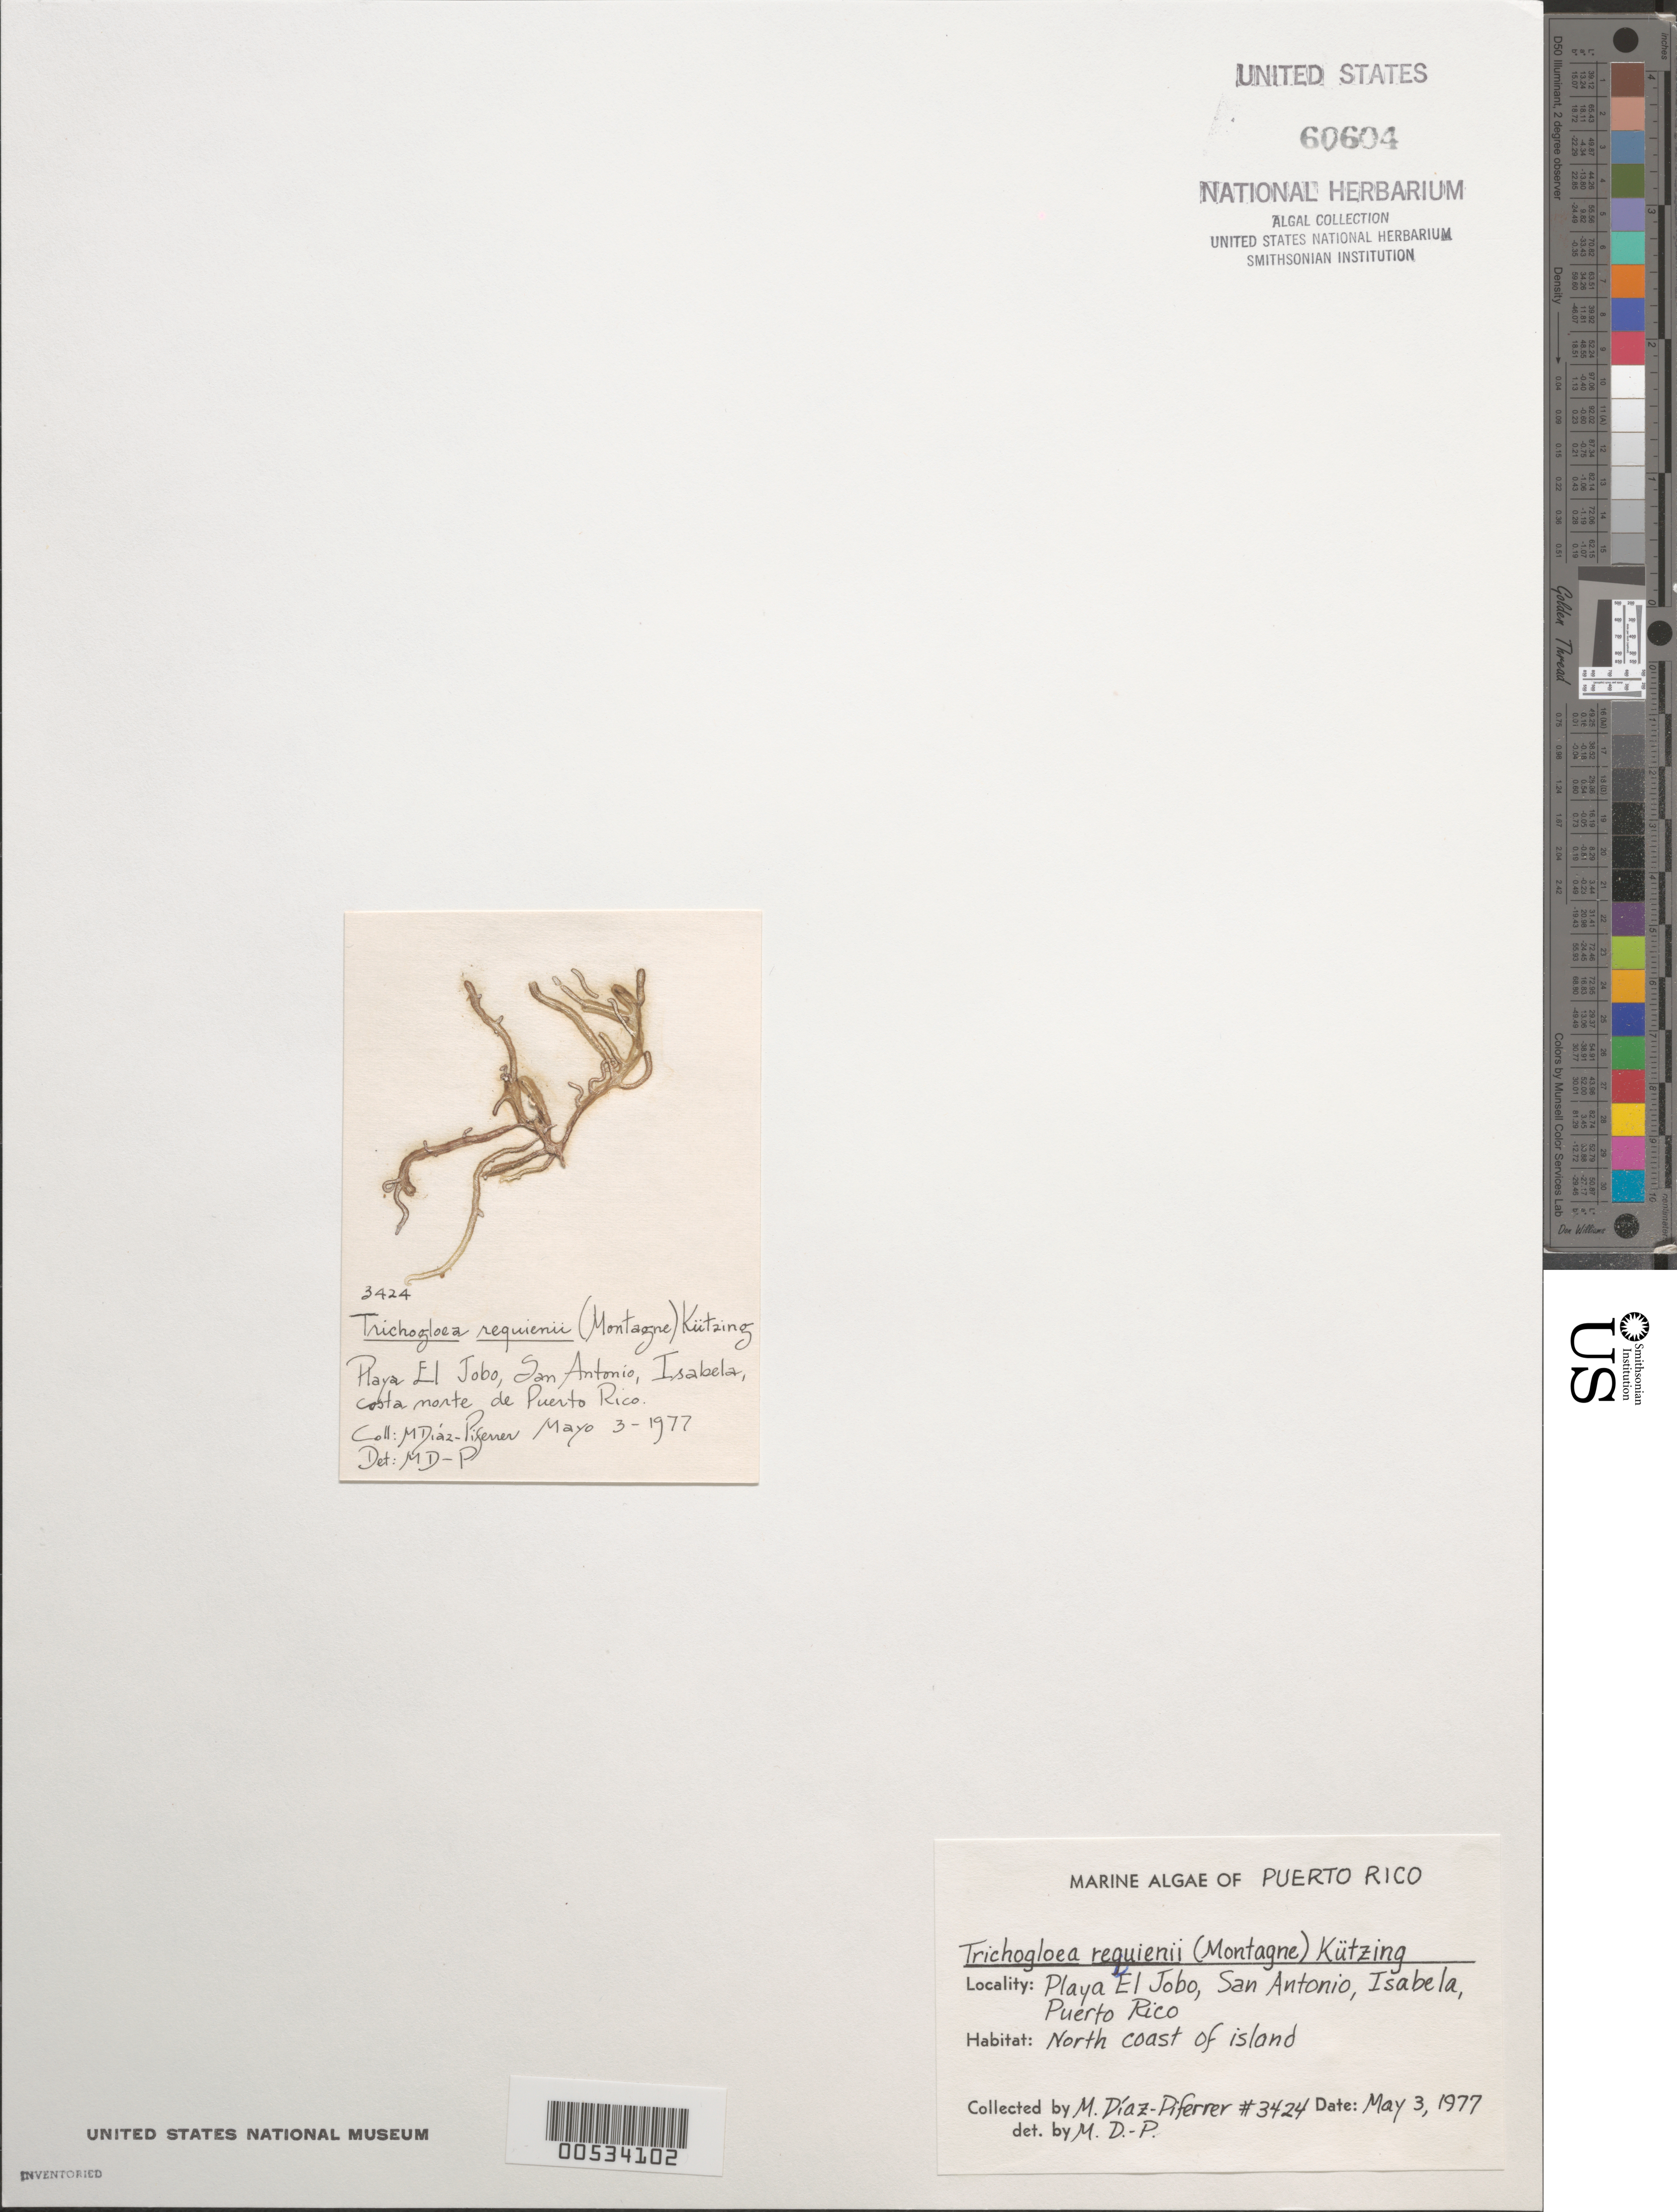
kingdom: Plantae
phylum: Rhodophyta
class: Florideophyceae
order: Nemaliales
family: Liagoraceae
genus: Trichogloea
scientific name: Trichogloea requienii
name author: (Mont.) Kütz.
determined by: Diaz-Piferrer, M.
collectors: M. Diaz-Piferrer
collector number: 3424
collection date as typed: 03 May 1977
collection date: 1977-05-03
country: Puerto Rico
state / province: Isabela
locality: Playa el jobo, san antonio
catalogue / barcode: US 60604